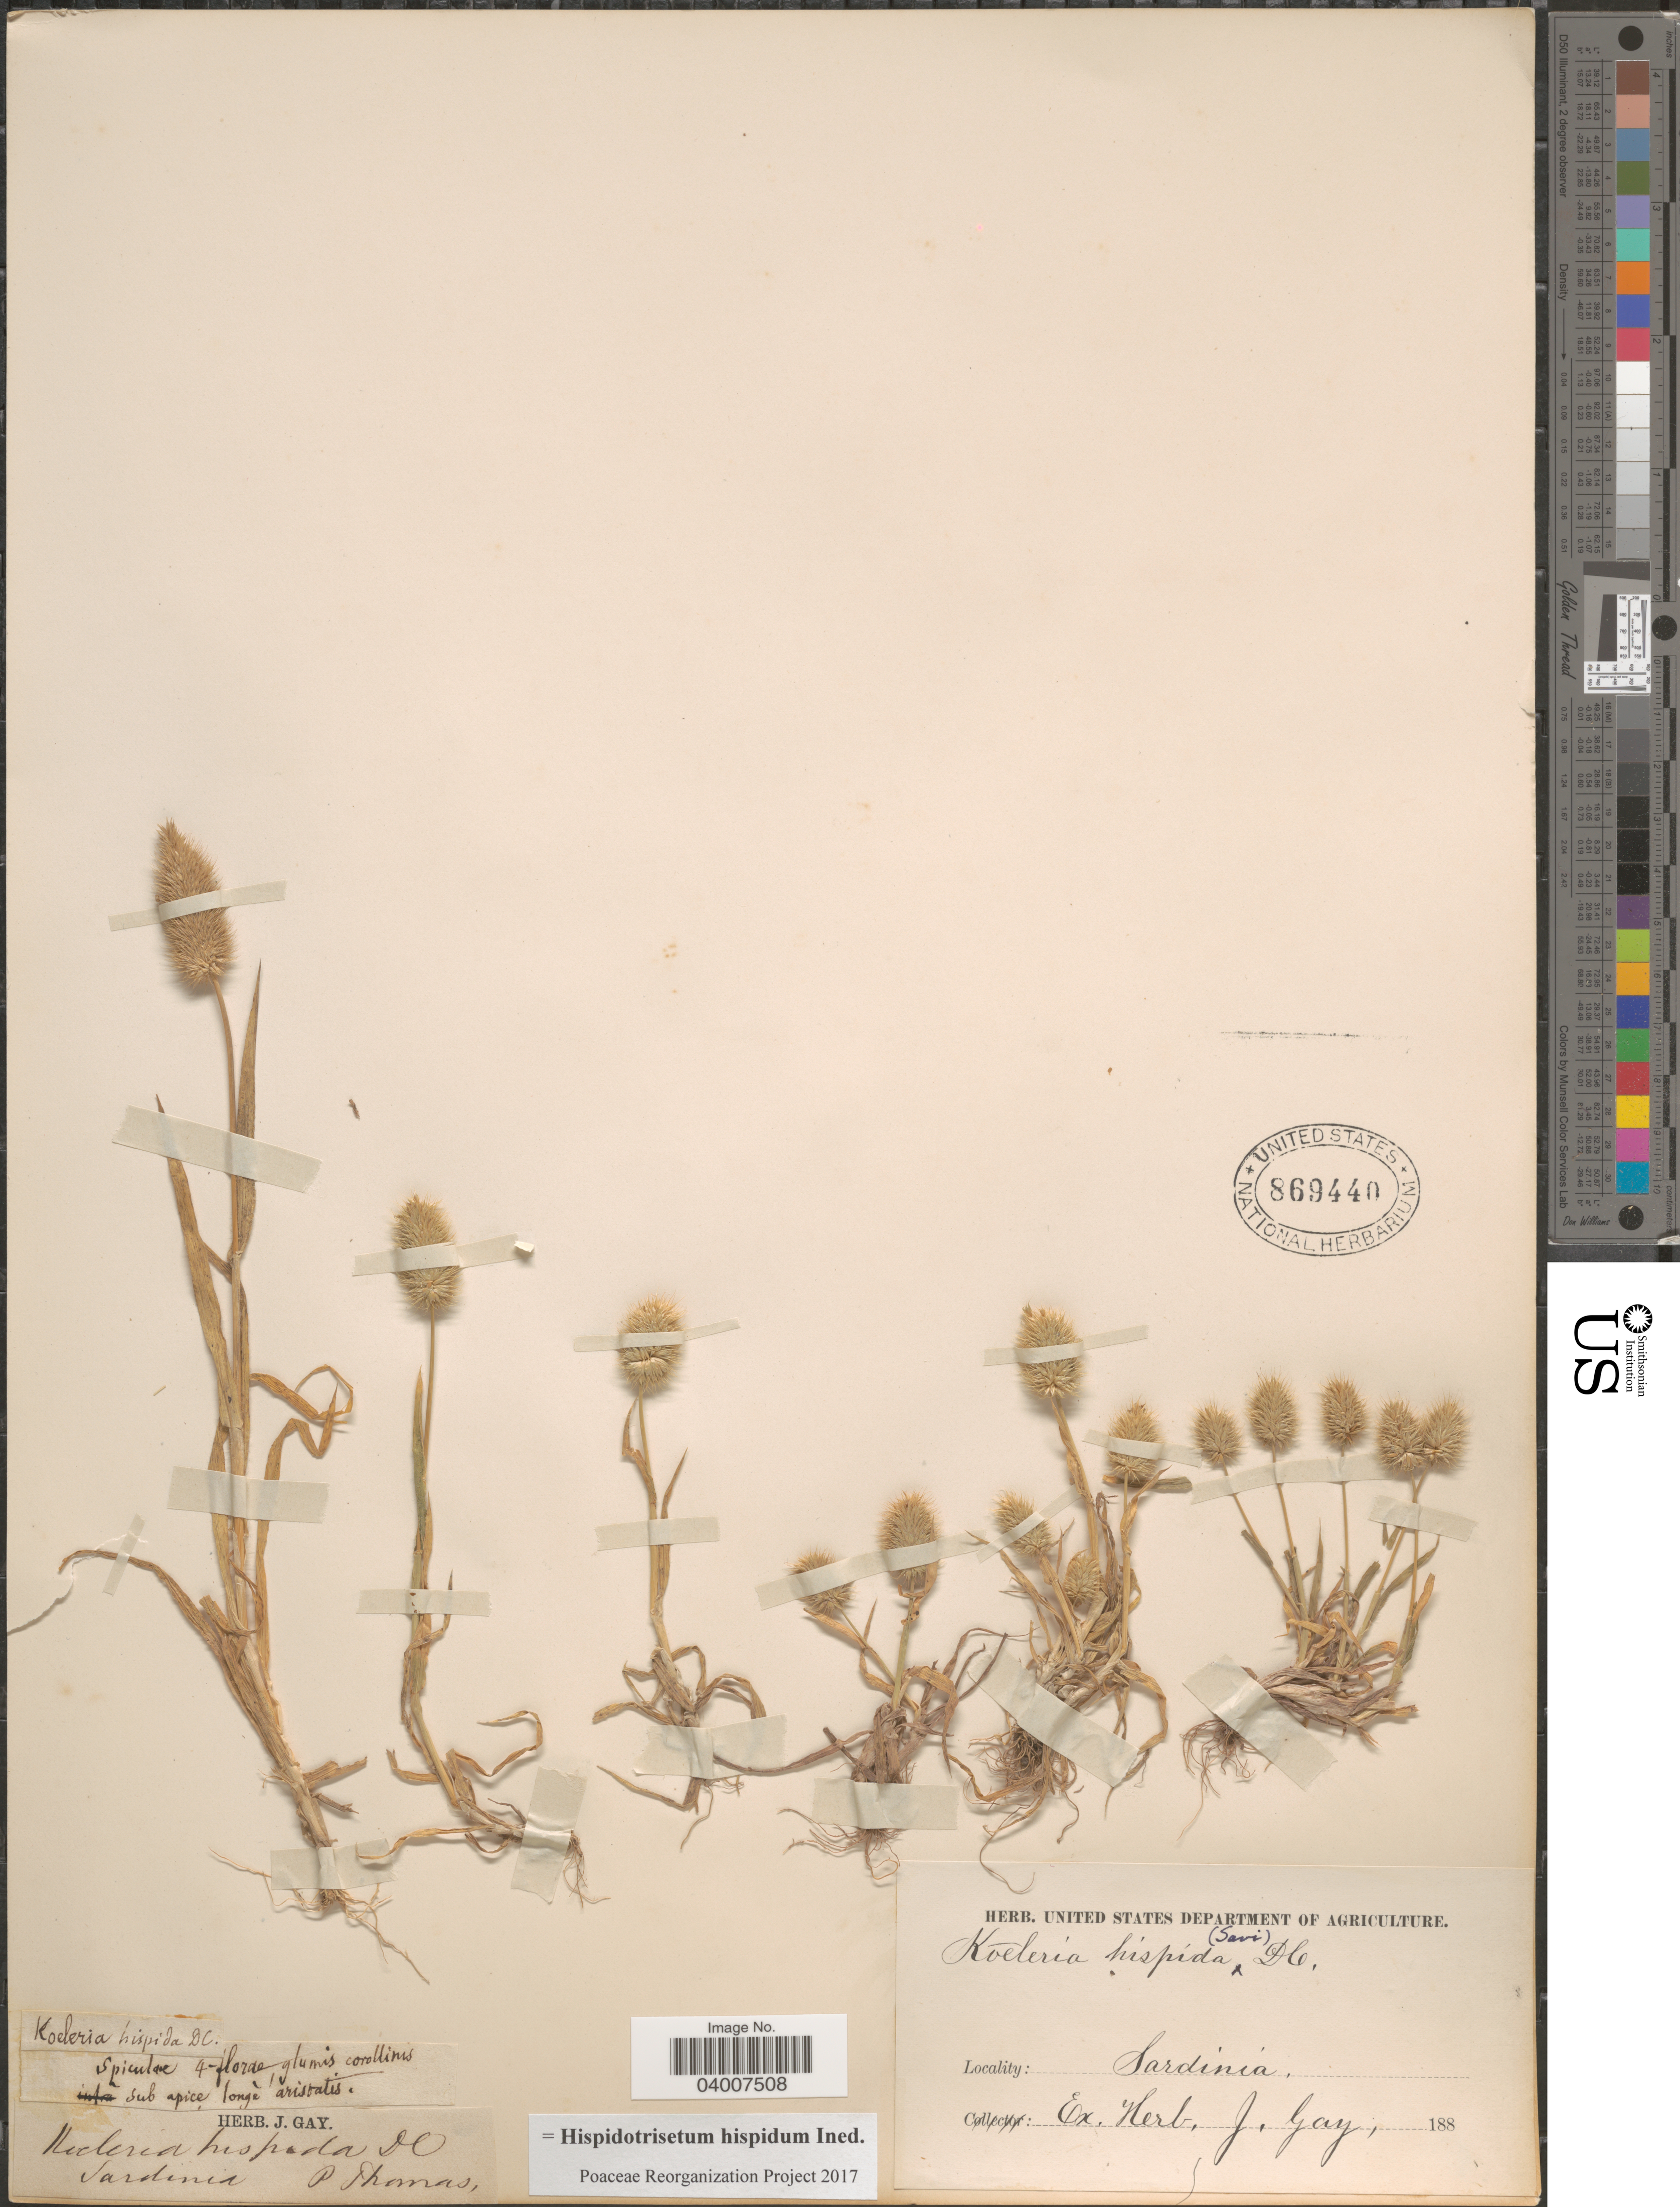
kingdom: Plantae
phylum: Tracheophyta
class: Liliopsida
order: Poales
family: Poaceae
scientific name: Hispidotrisetum hispidum ined.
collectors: P. Thomas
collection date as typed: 188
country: Italy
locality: Sardinia.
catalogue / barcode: US 869440